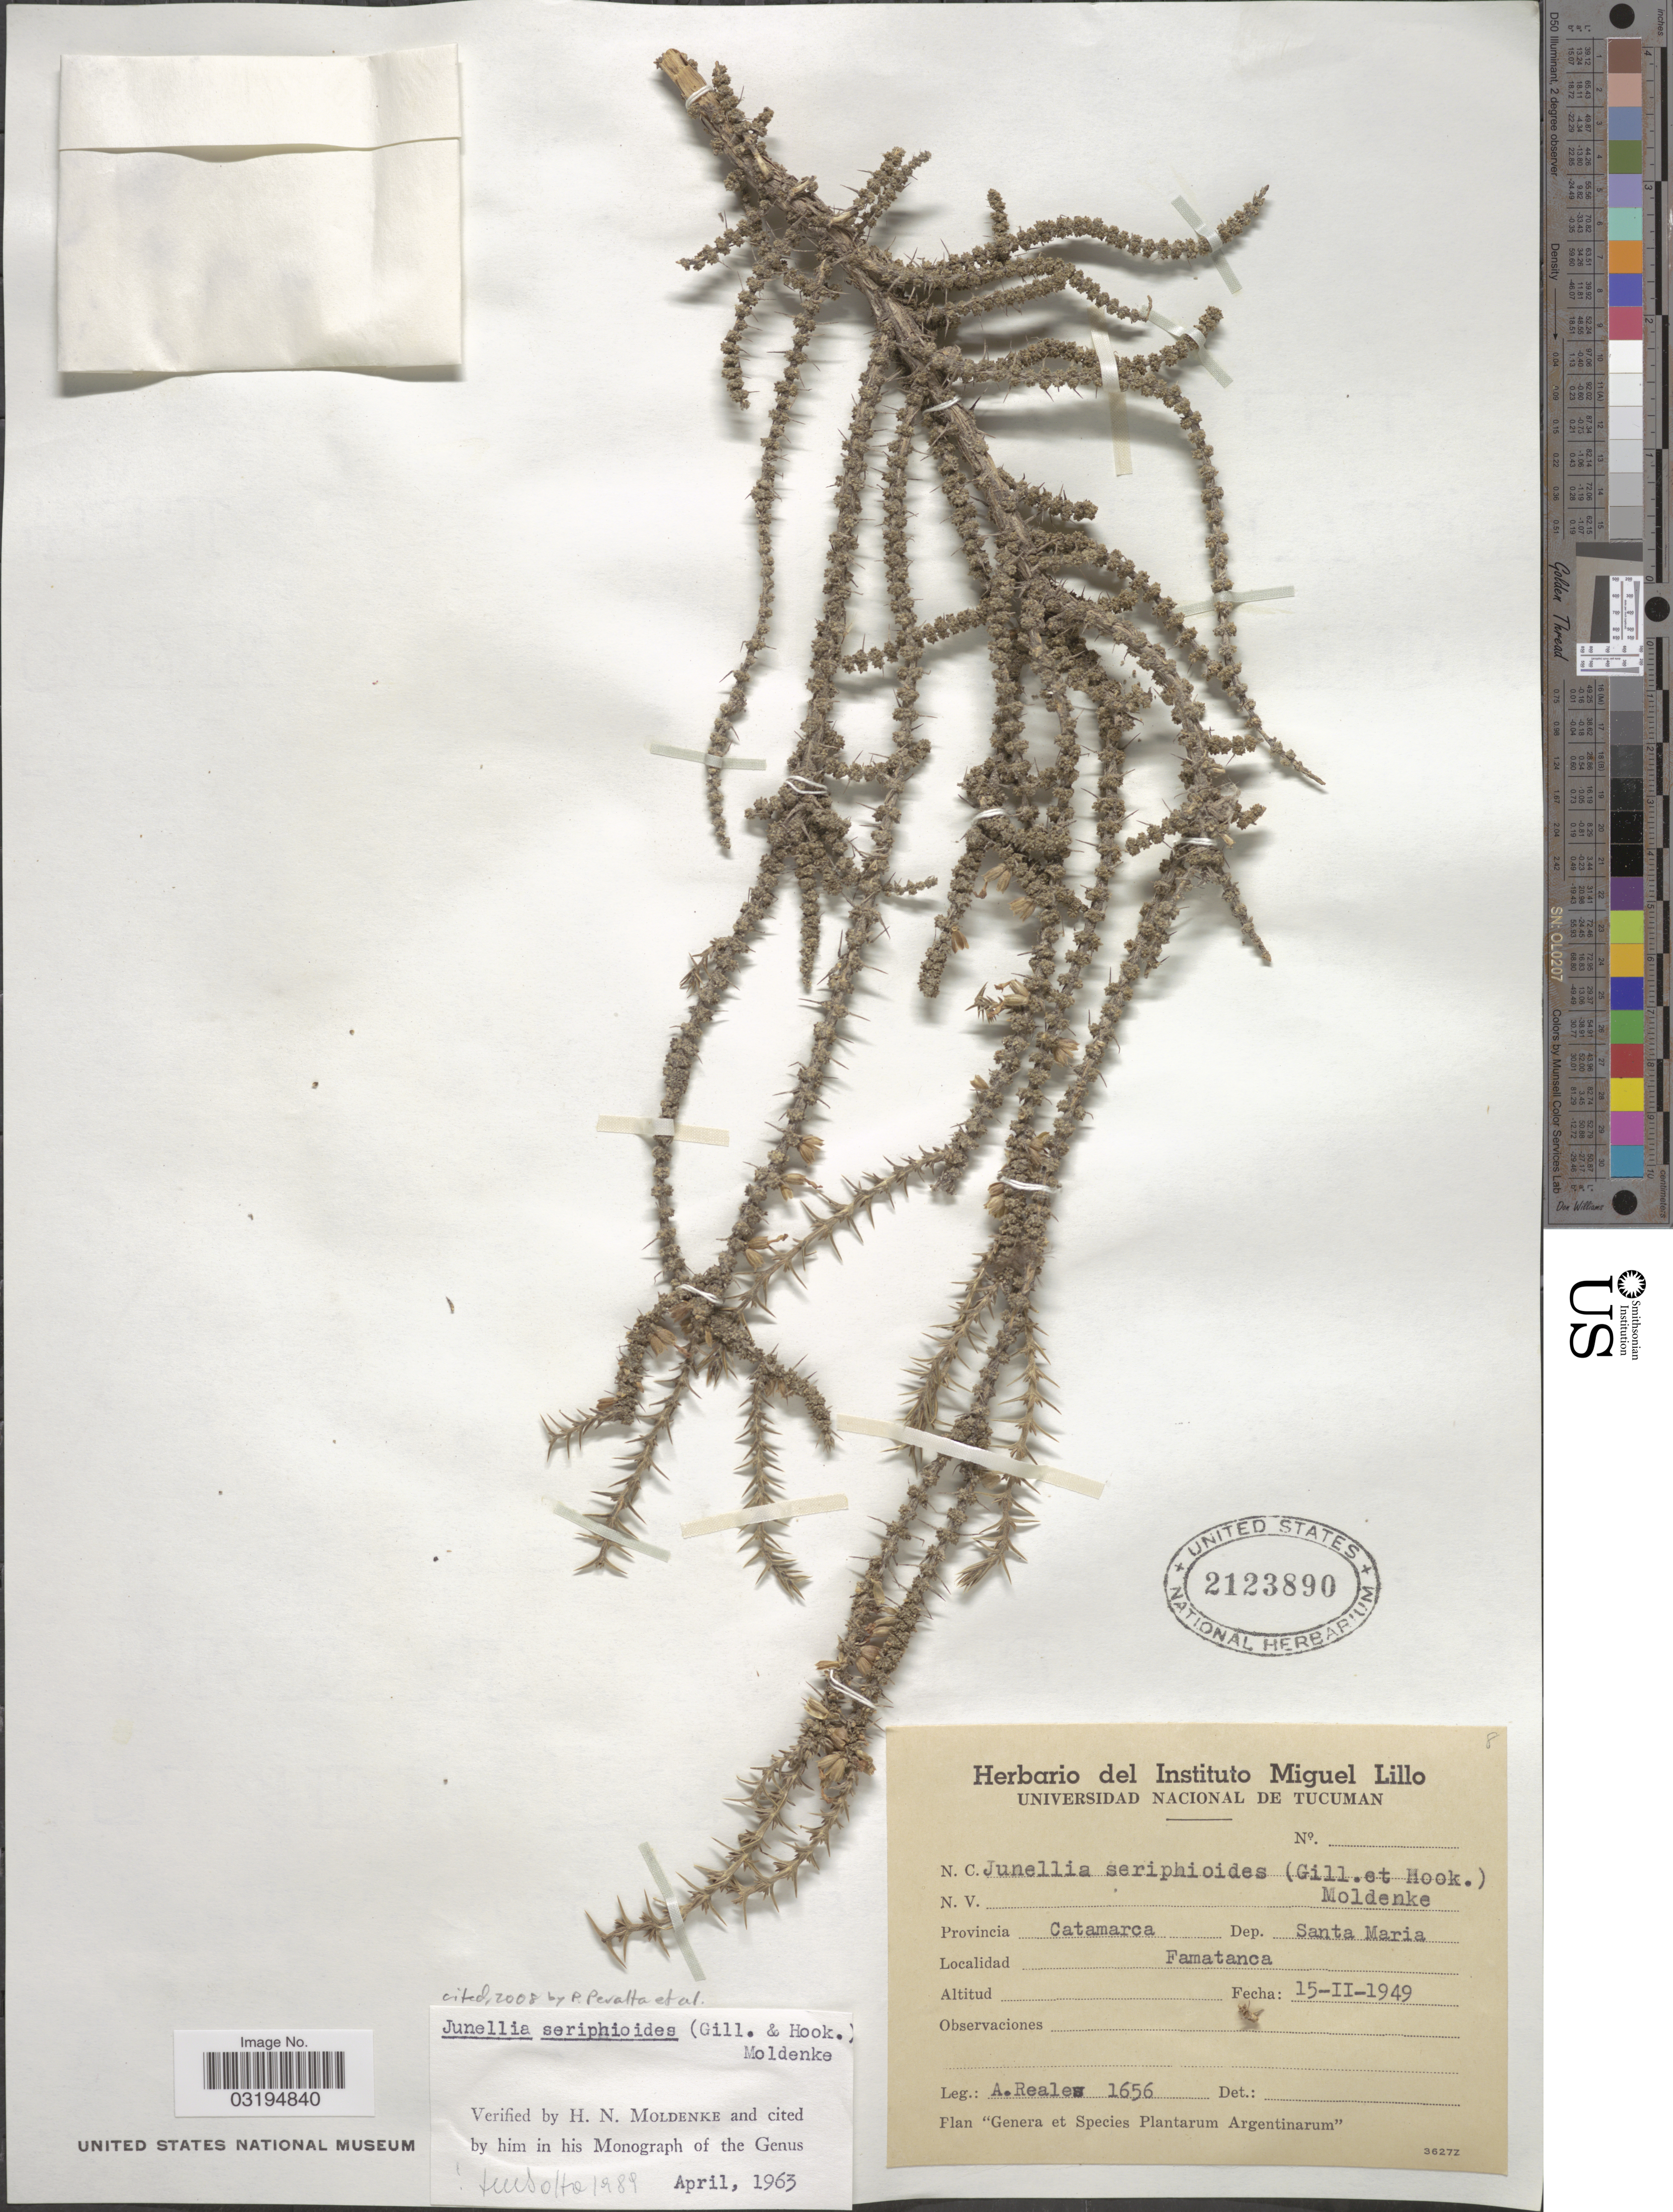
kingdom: Plantae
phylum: Tracheophyta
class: Magnoliopsida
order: Lamiales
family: Verbenaceae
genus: Junellia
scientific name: Junellia seriphioides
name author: (Gillies & Hook.) Moldenke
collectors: A. Reales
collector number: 1656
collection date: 1949-02-15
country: Argentina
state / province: Catamarca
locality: Dep. Santa Maria. Famatanca.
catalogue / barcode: US 2123890